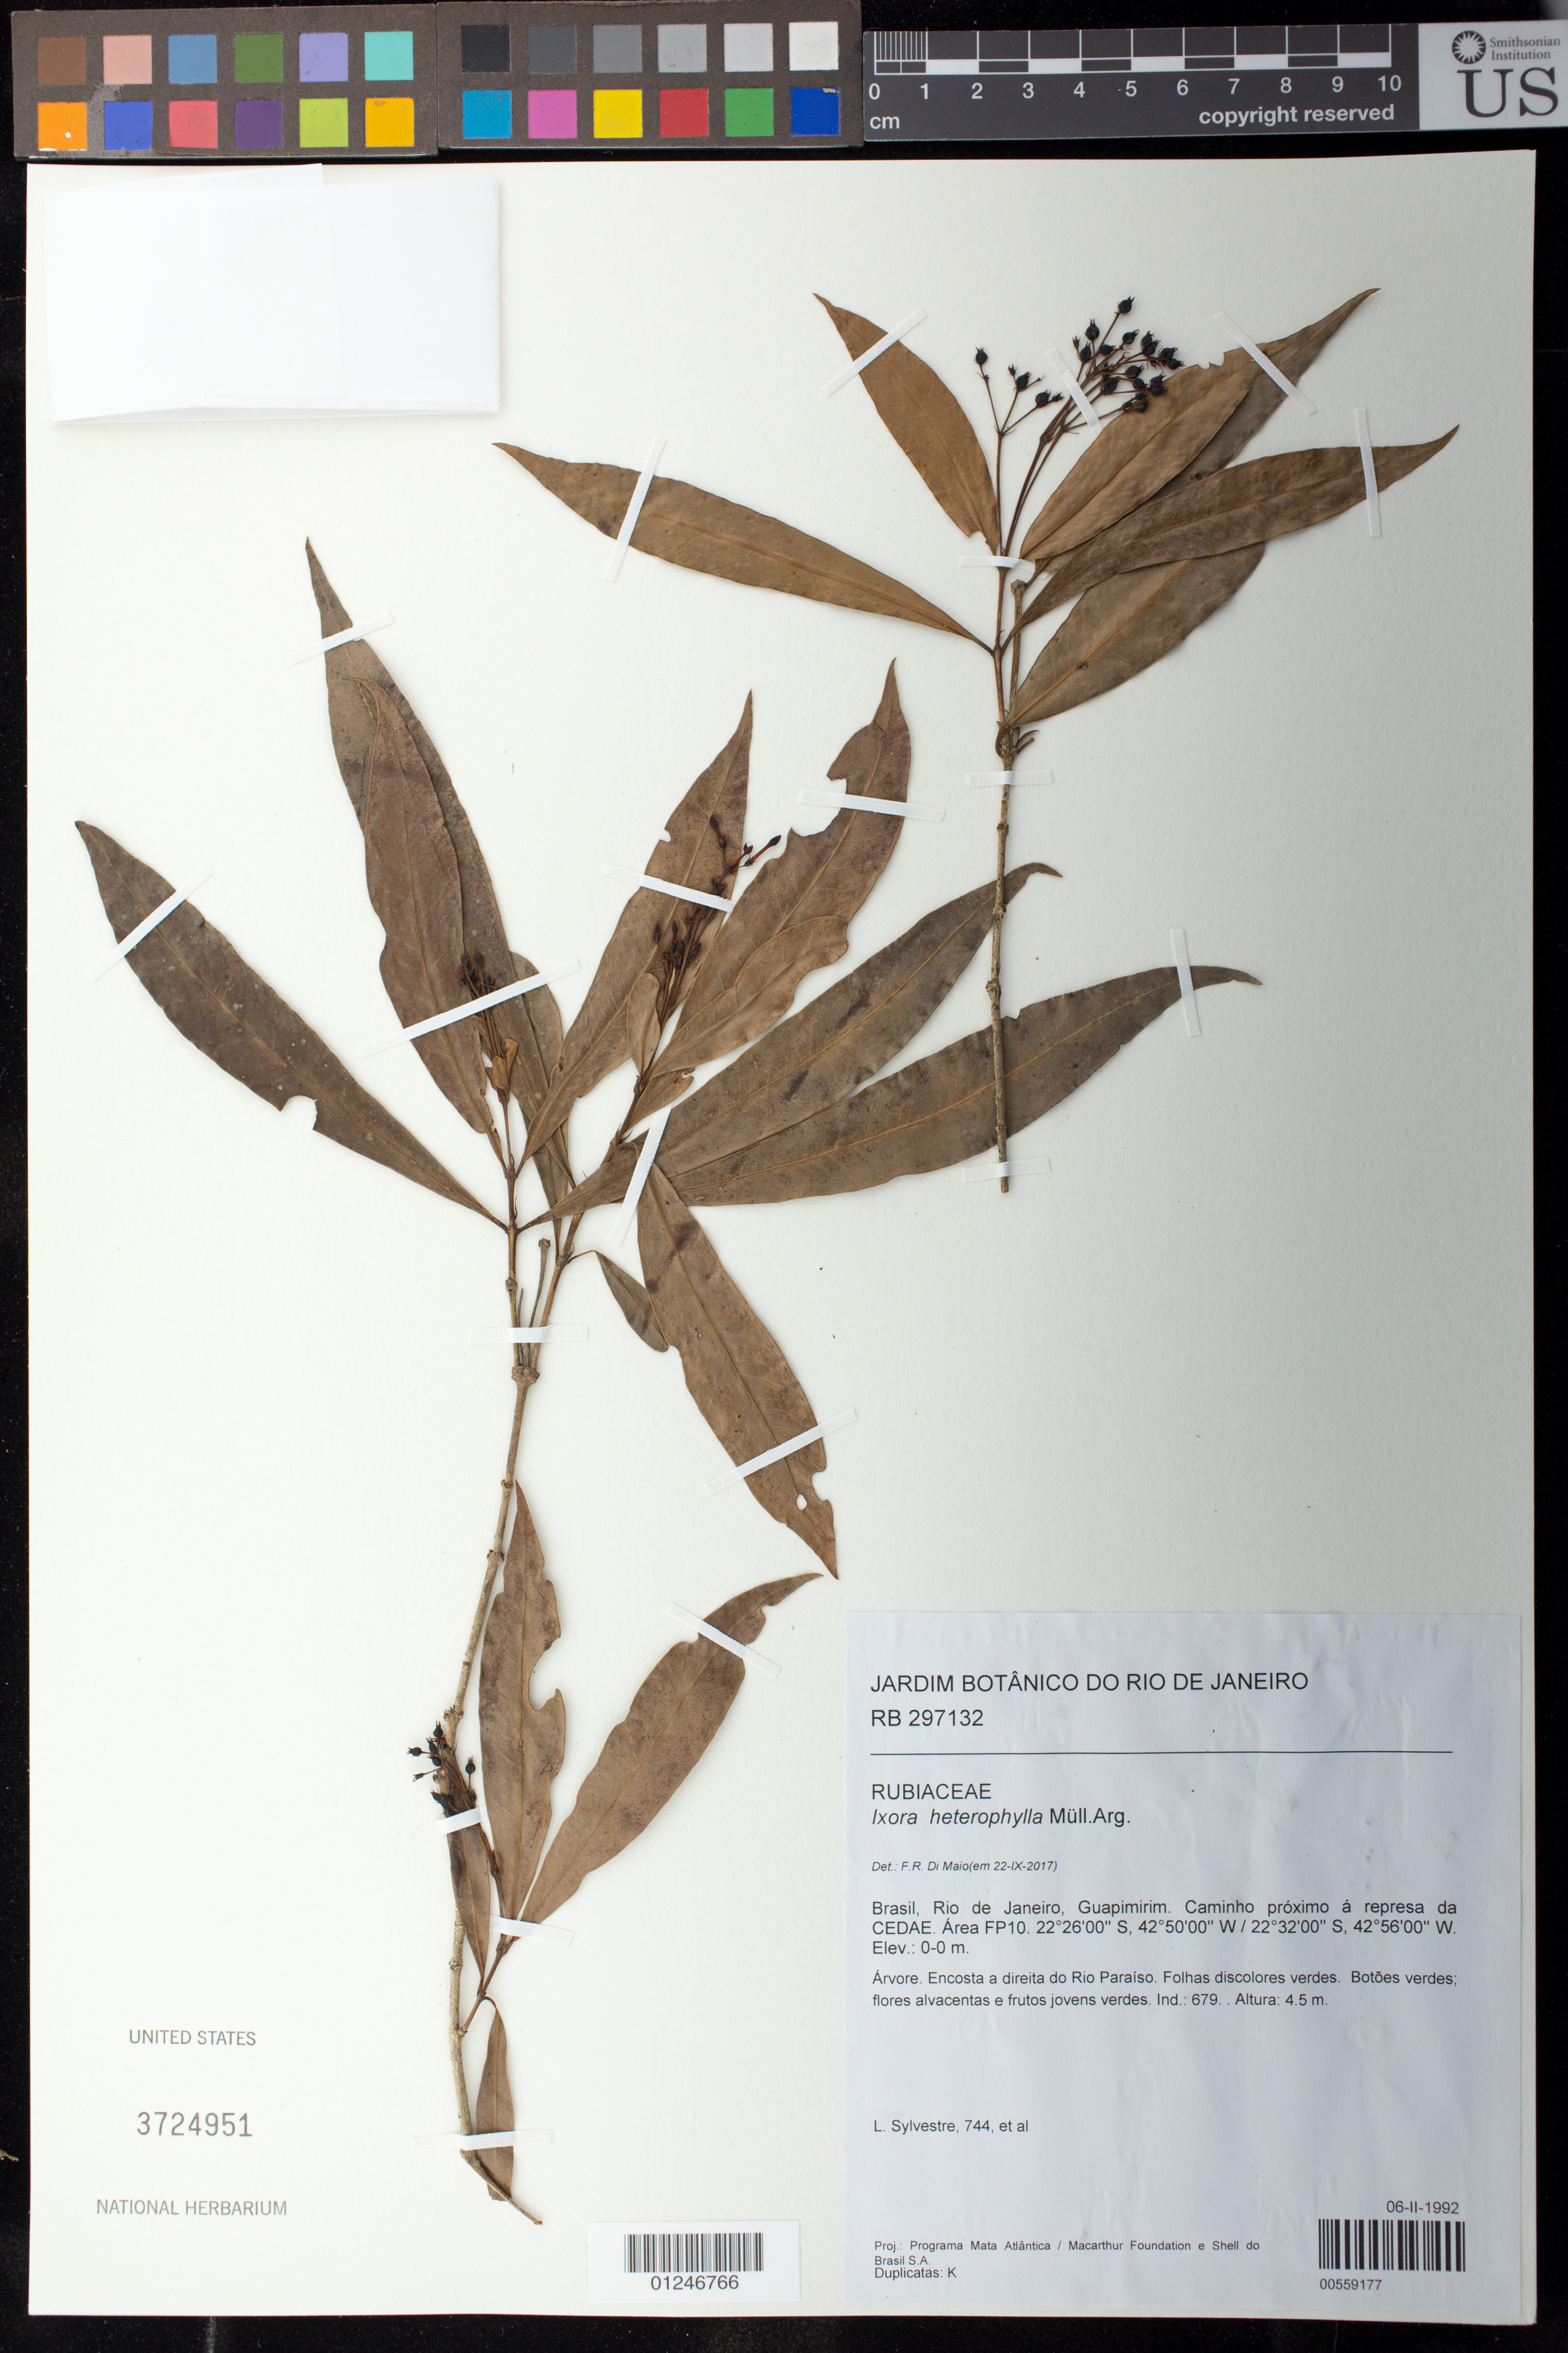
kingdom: Plantae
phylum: Tracheophyta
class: Magnoliopsida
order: Gentianales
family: Rubiaceae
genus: Ixora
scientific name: Ixora heterophylla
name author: Müll. Arg.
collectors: L. Sylvestre & et al.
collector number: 744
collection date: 1992-02-06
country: Brazil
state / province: Rio de Janeiro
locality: Guapimirim. Caminho proximo a represa da CEDAE.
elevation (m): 0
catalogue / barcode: US 3724951